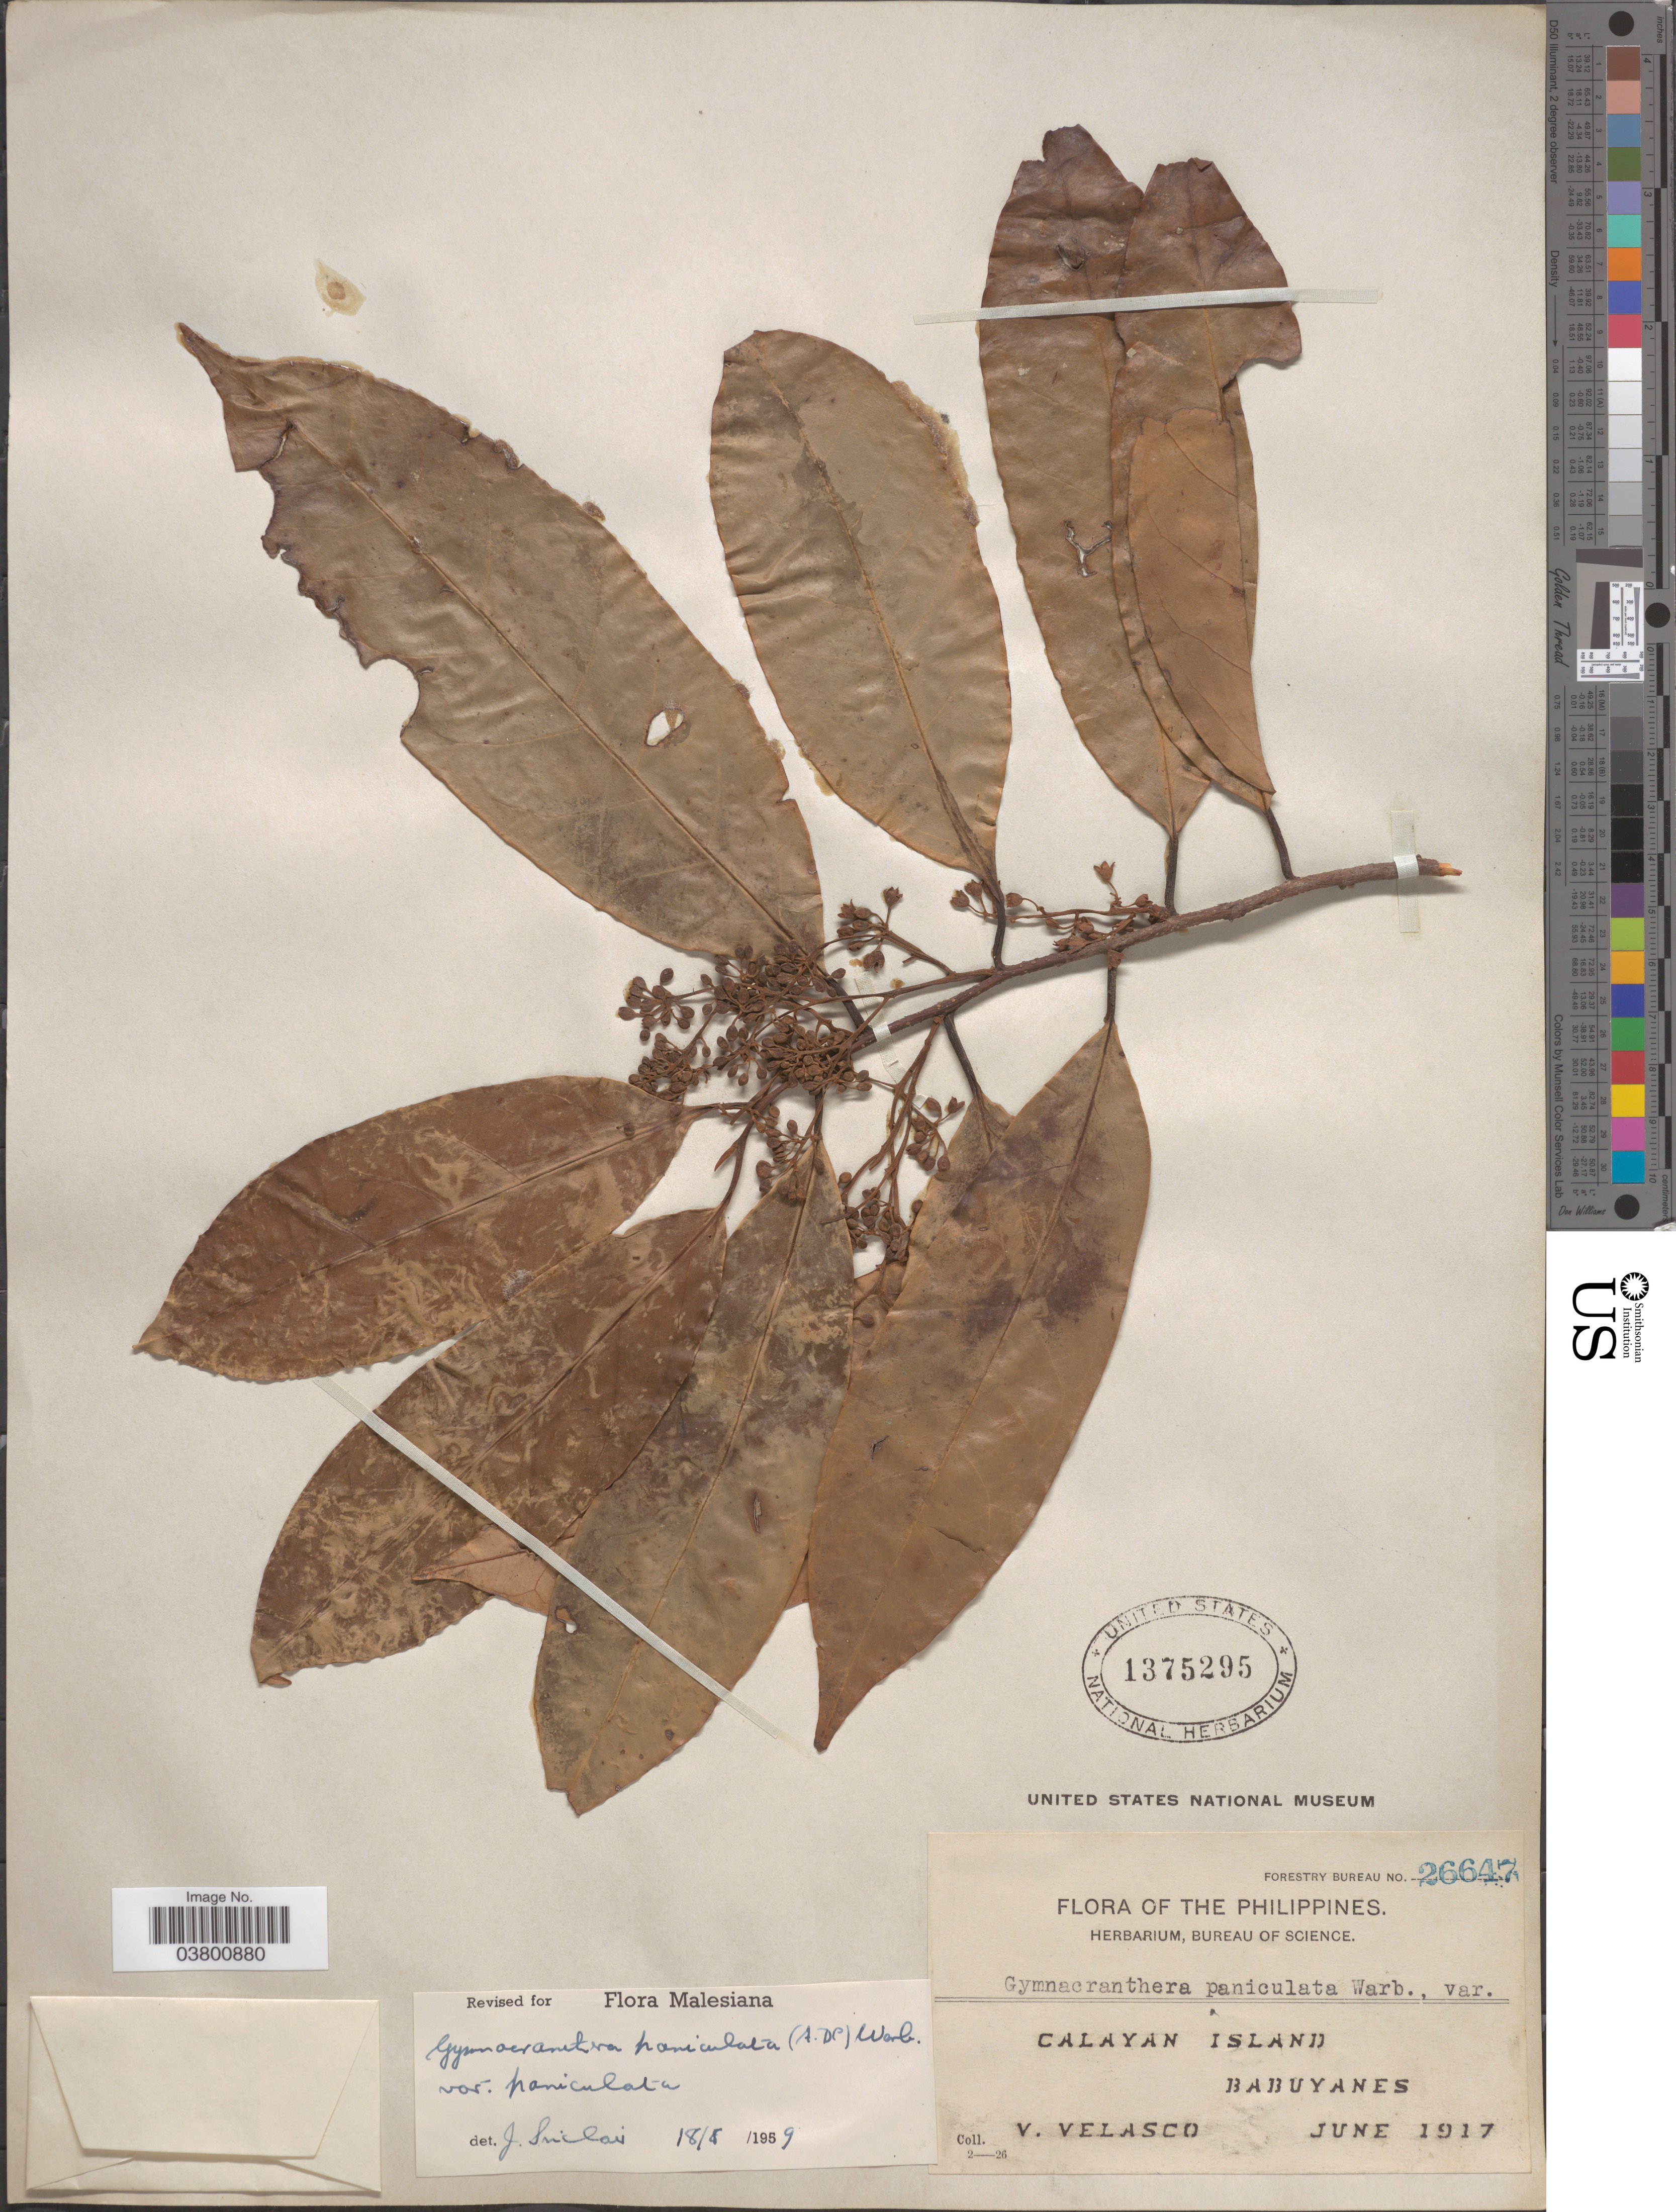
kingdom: Plantae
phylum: Tracheophyta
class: Magnoliopsida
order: Magnoliales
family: Myristicaceae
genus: Gymnacranthera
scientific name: Gymnacranthera paniculata var. paniculata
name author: (A. DC.) Warb.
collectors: V. Velasco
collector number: Forestry Bureau 26647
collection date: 1917-06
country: Philippines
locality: Calayan Island. Babuyanes.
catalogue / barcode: US 1375295